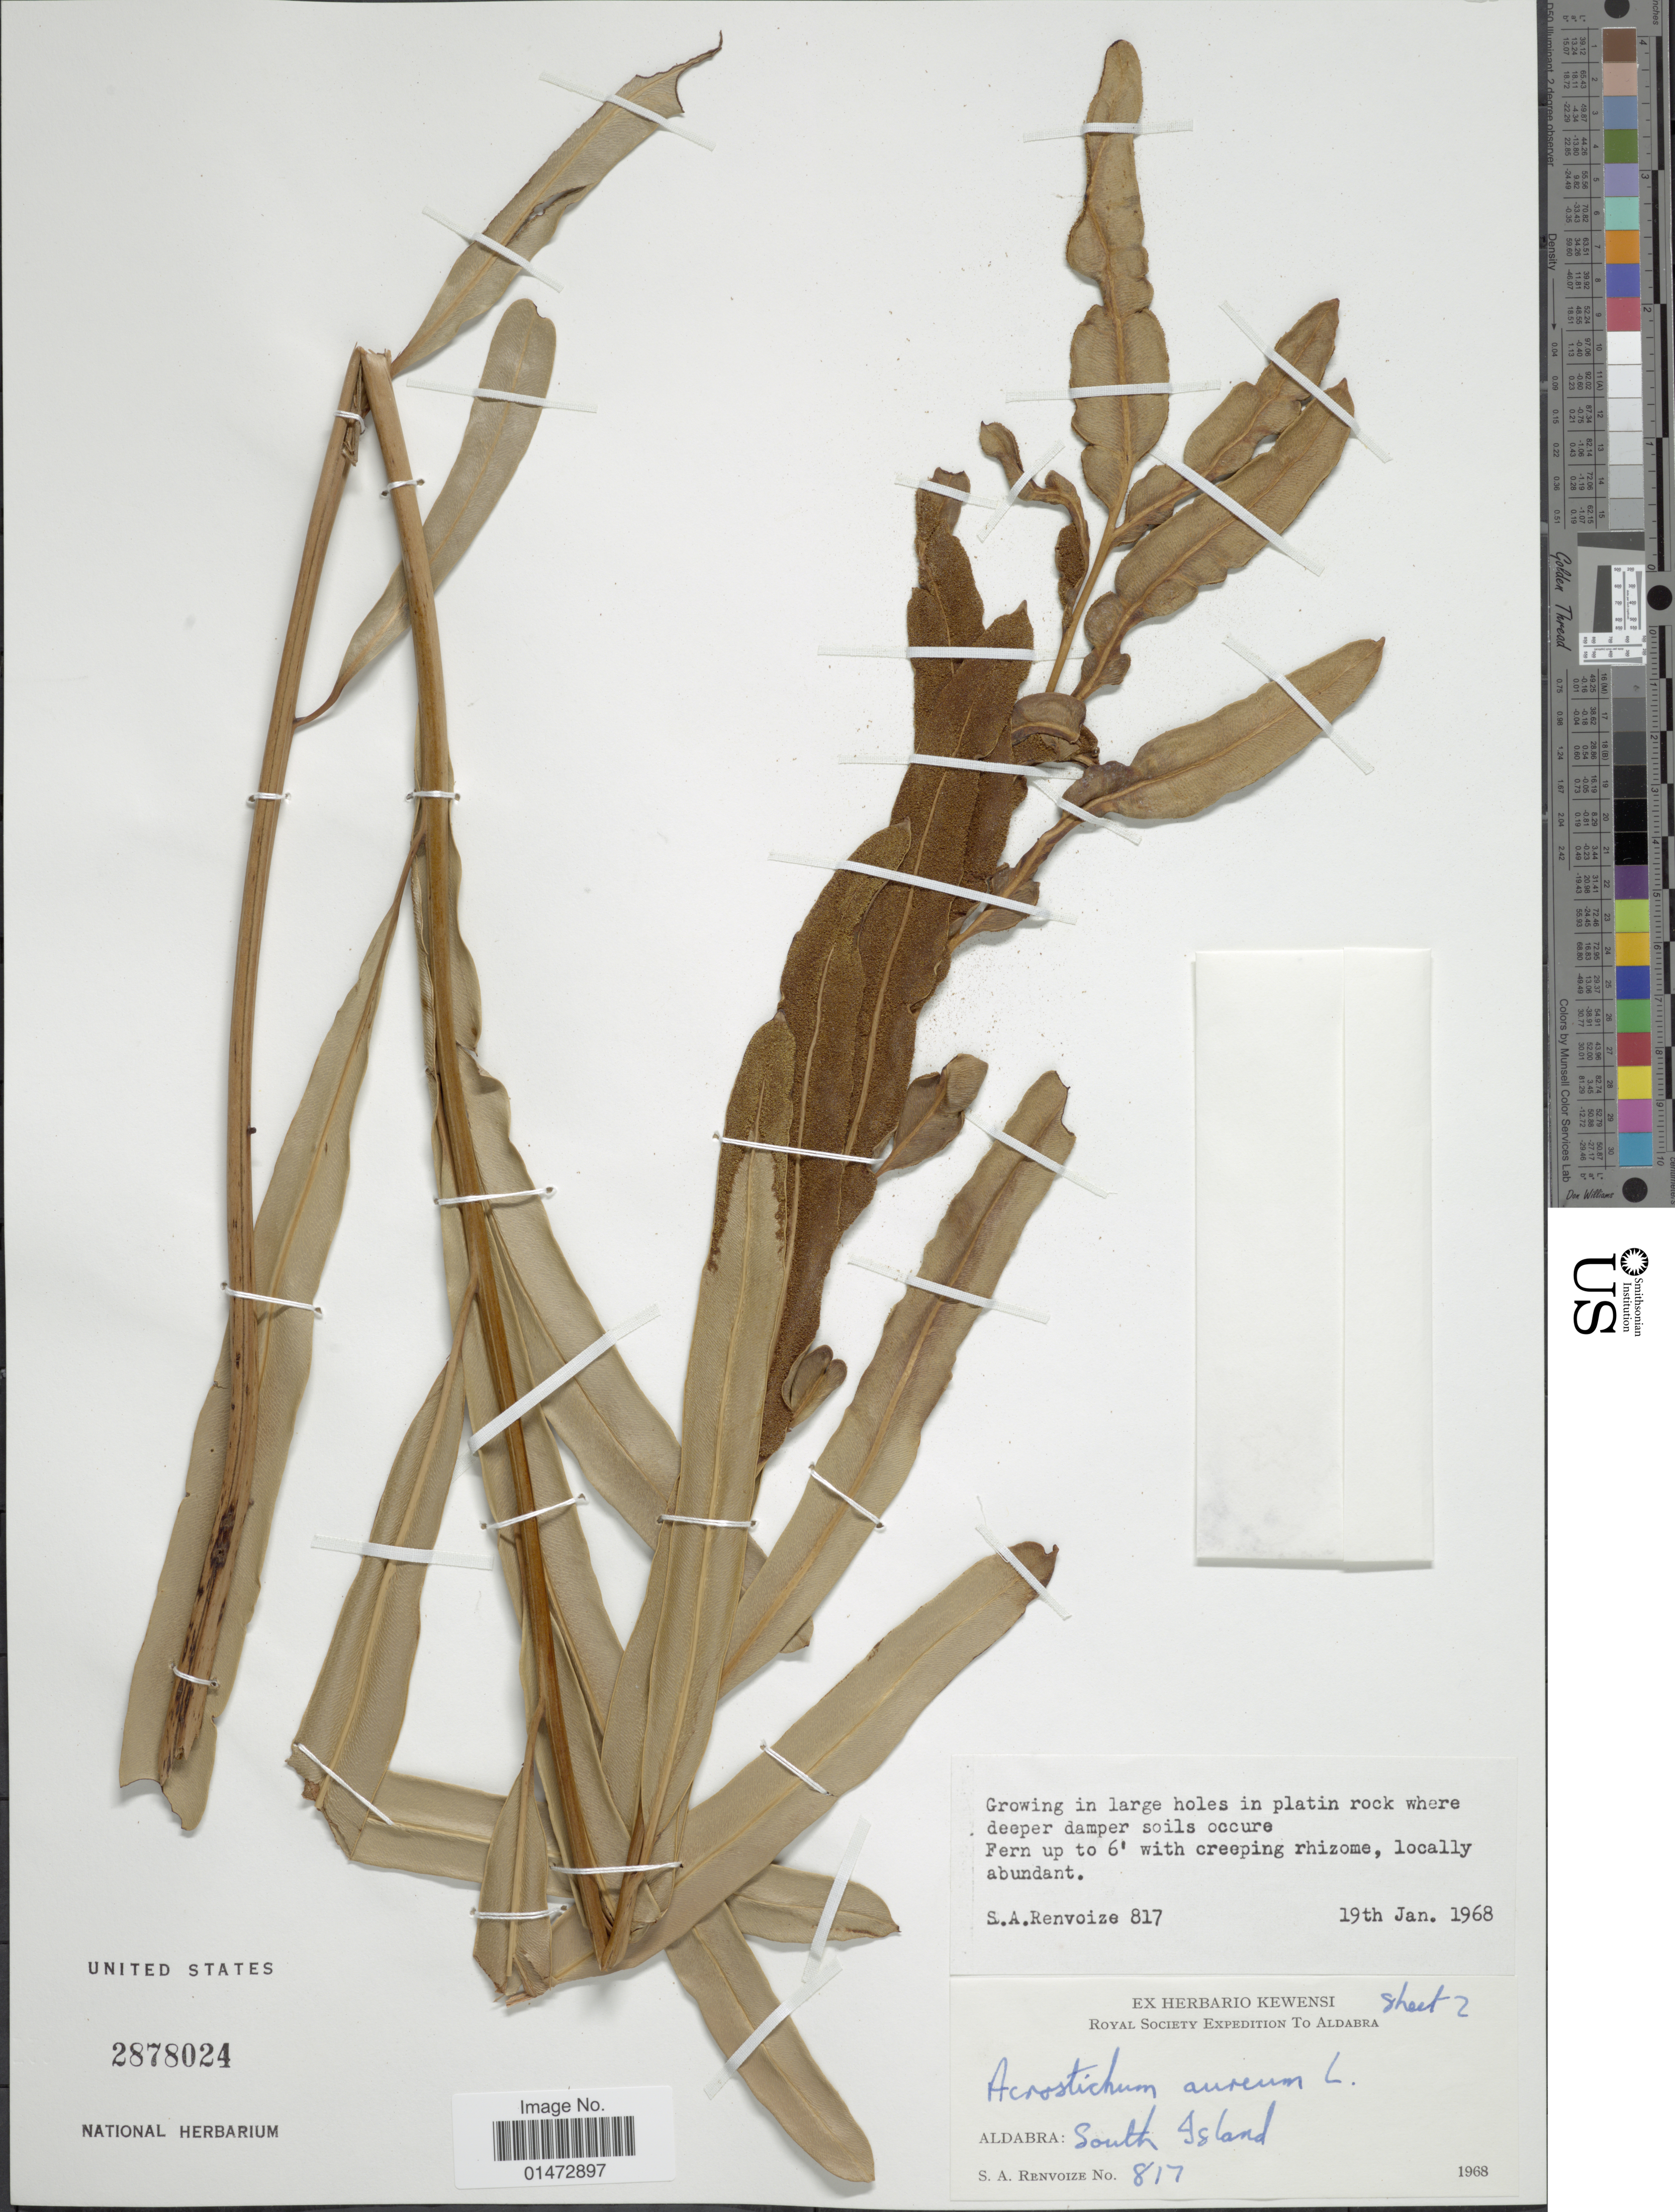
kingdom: Plantae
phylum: Tracheophyta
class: Polypodiopsida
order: Polypodiales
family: Pteridaceae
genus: Acrostichum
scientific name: Acrostichum aureum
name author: L.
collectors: S. A. Renvoize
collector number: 817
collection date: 1968-01-19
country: Seychelles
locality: Aldabra: South Island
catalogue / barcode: US 2878024